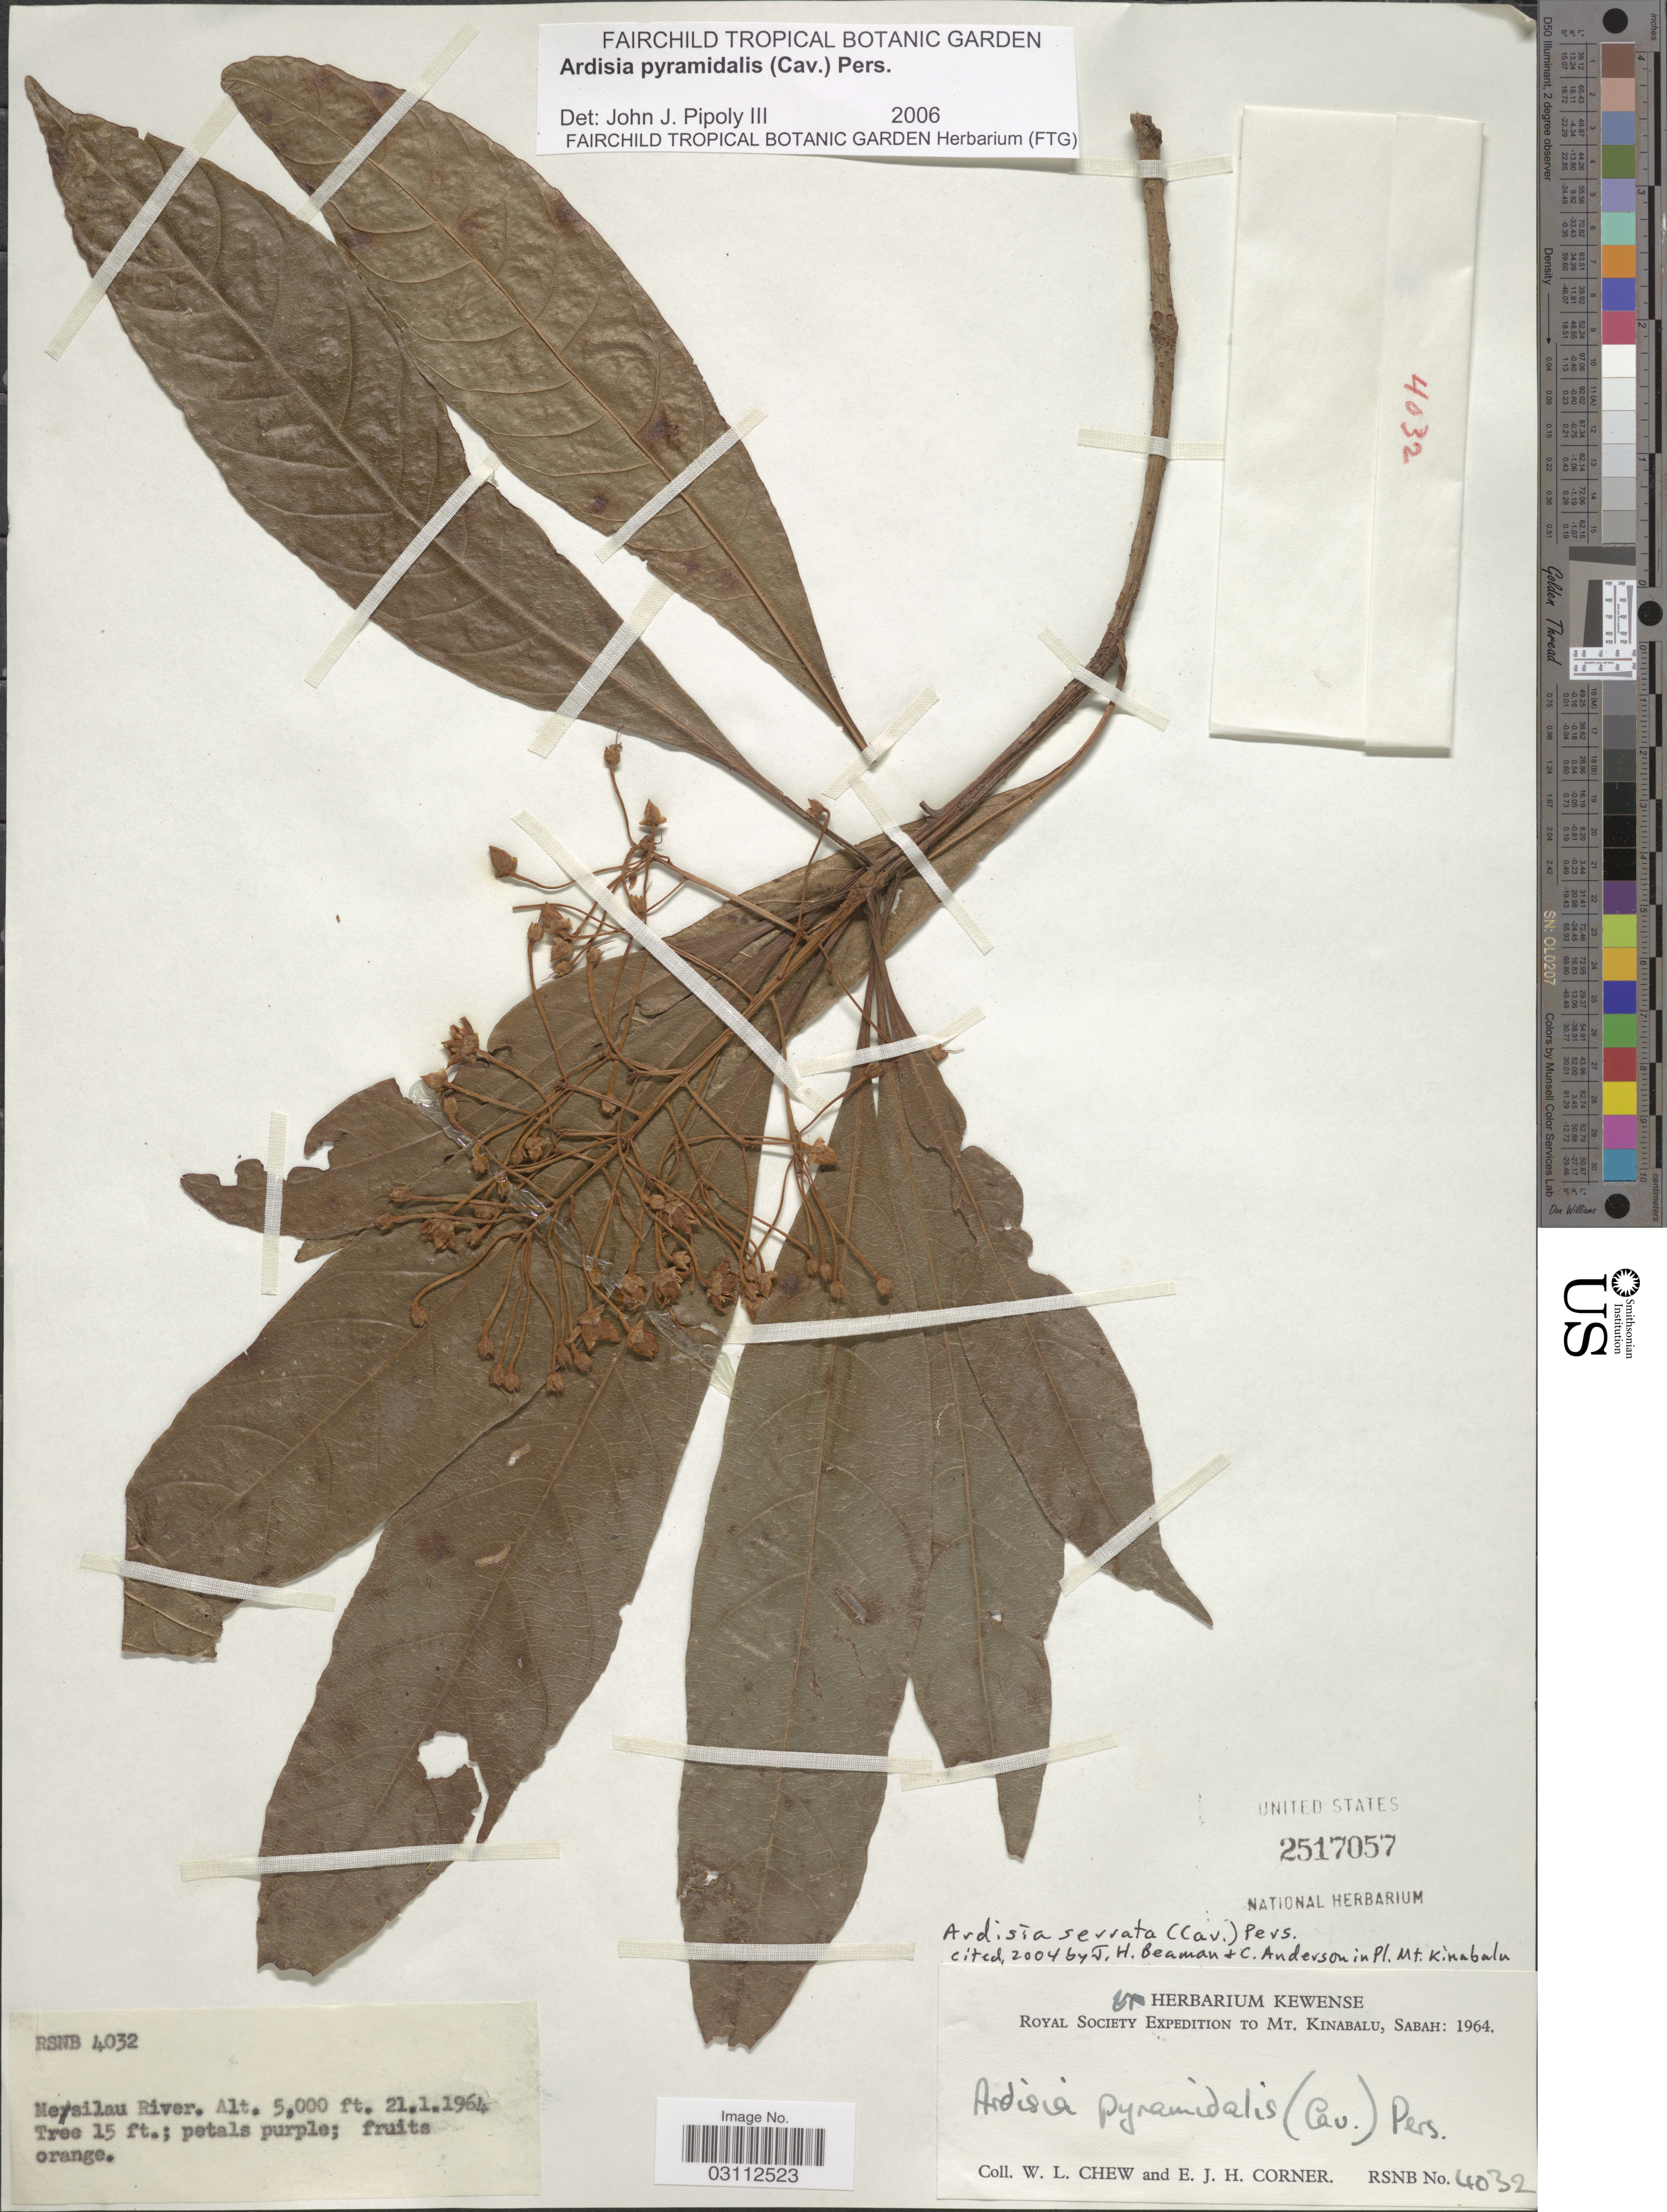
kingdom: Plantae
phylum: Tracheophyta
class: Magnoliopsida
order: Ericales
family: Primulaceae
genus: Ardisia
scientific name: Ardisia serrata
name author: (Cav.) Pers.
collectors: W. Chew & E. Corner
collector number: RSNB4032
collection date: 1964-01-21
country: Malaysia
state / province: Sabah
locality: Mt. Kinabalu. Mesilau River.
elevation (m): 1524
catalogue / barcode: US 2517057